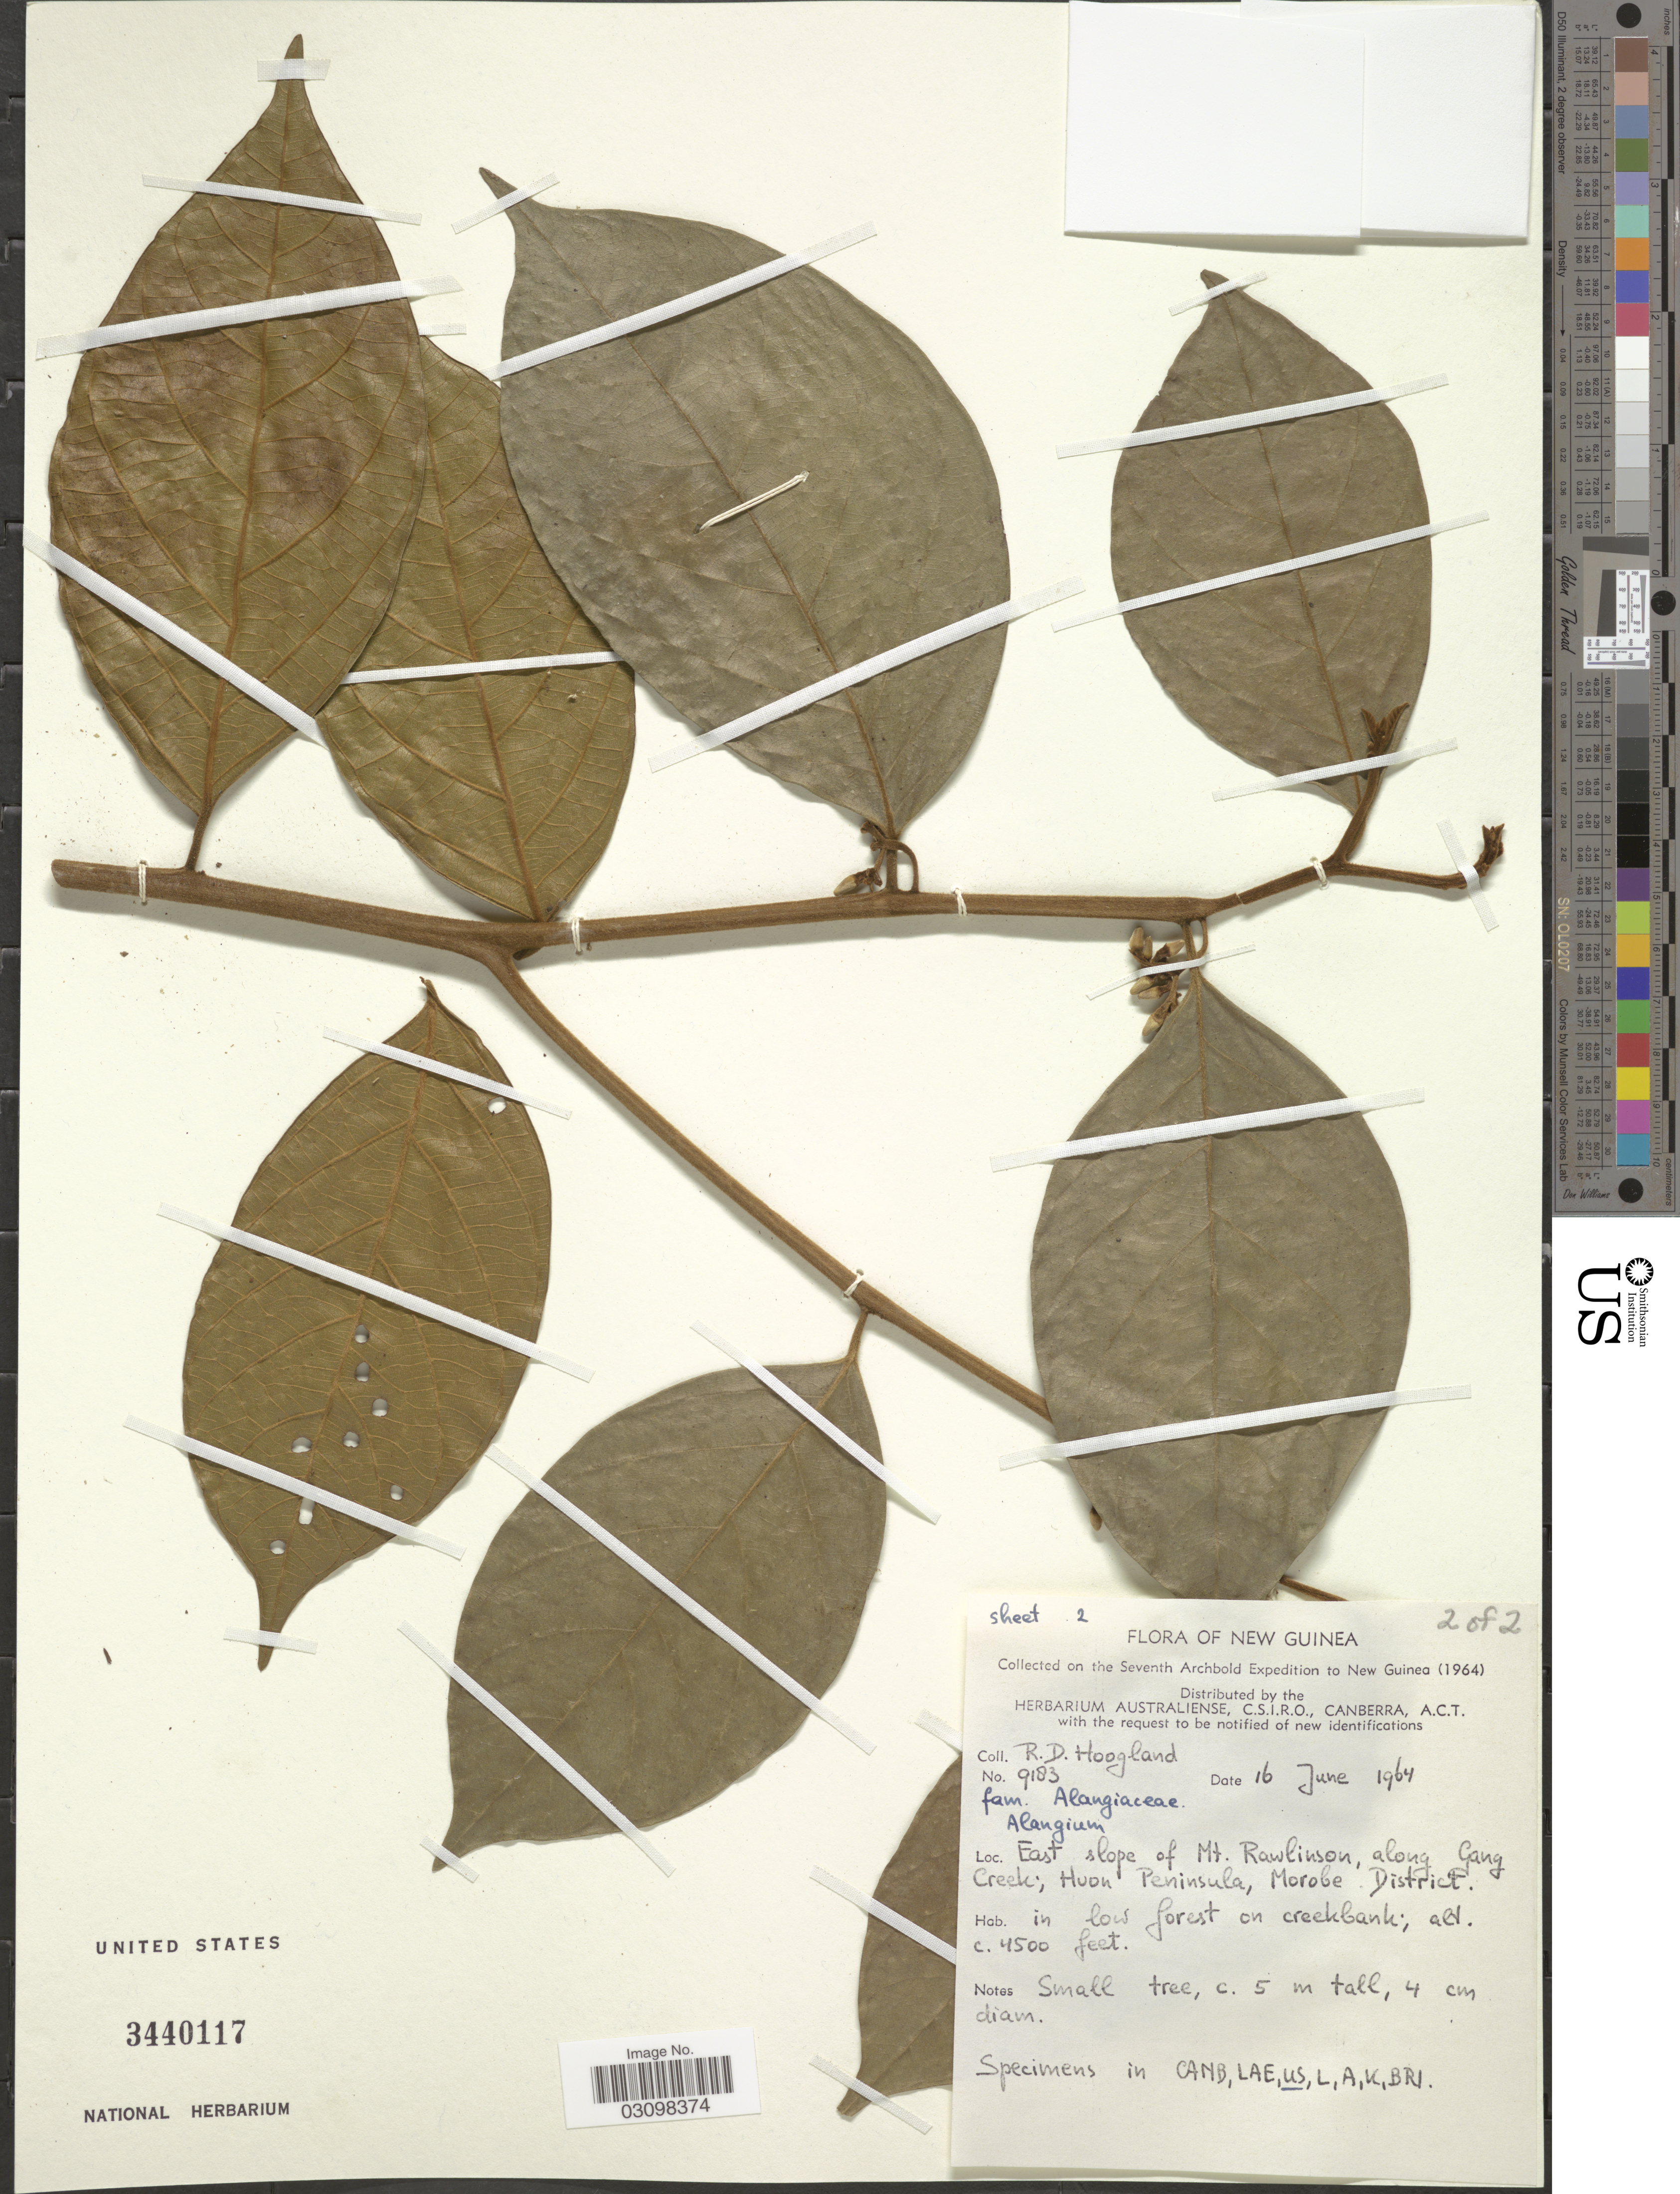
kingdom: Plantae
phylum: Tracheophyta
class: Magnoliopsida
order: Cornales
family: Cornaceae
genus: Alangium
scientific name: Alangium sp.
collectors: R. D. Hoogland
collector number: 9183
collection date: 1964-06-16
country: Papua New Guinea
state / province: Morobe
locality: New Guinea. East slope of Mt. Rawlinson, along Gang Creek; Huon Peninsula, Morobe District.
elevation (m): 1372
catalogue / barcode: US 3440117